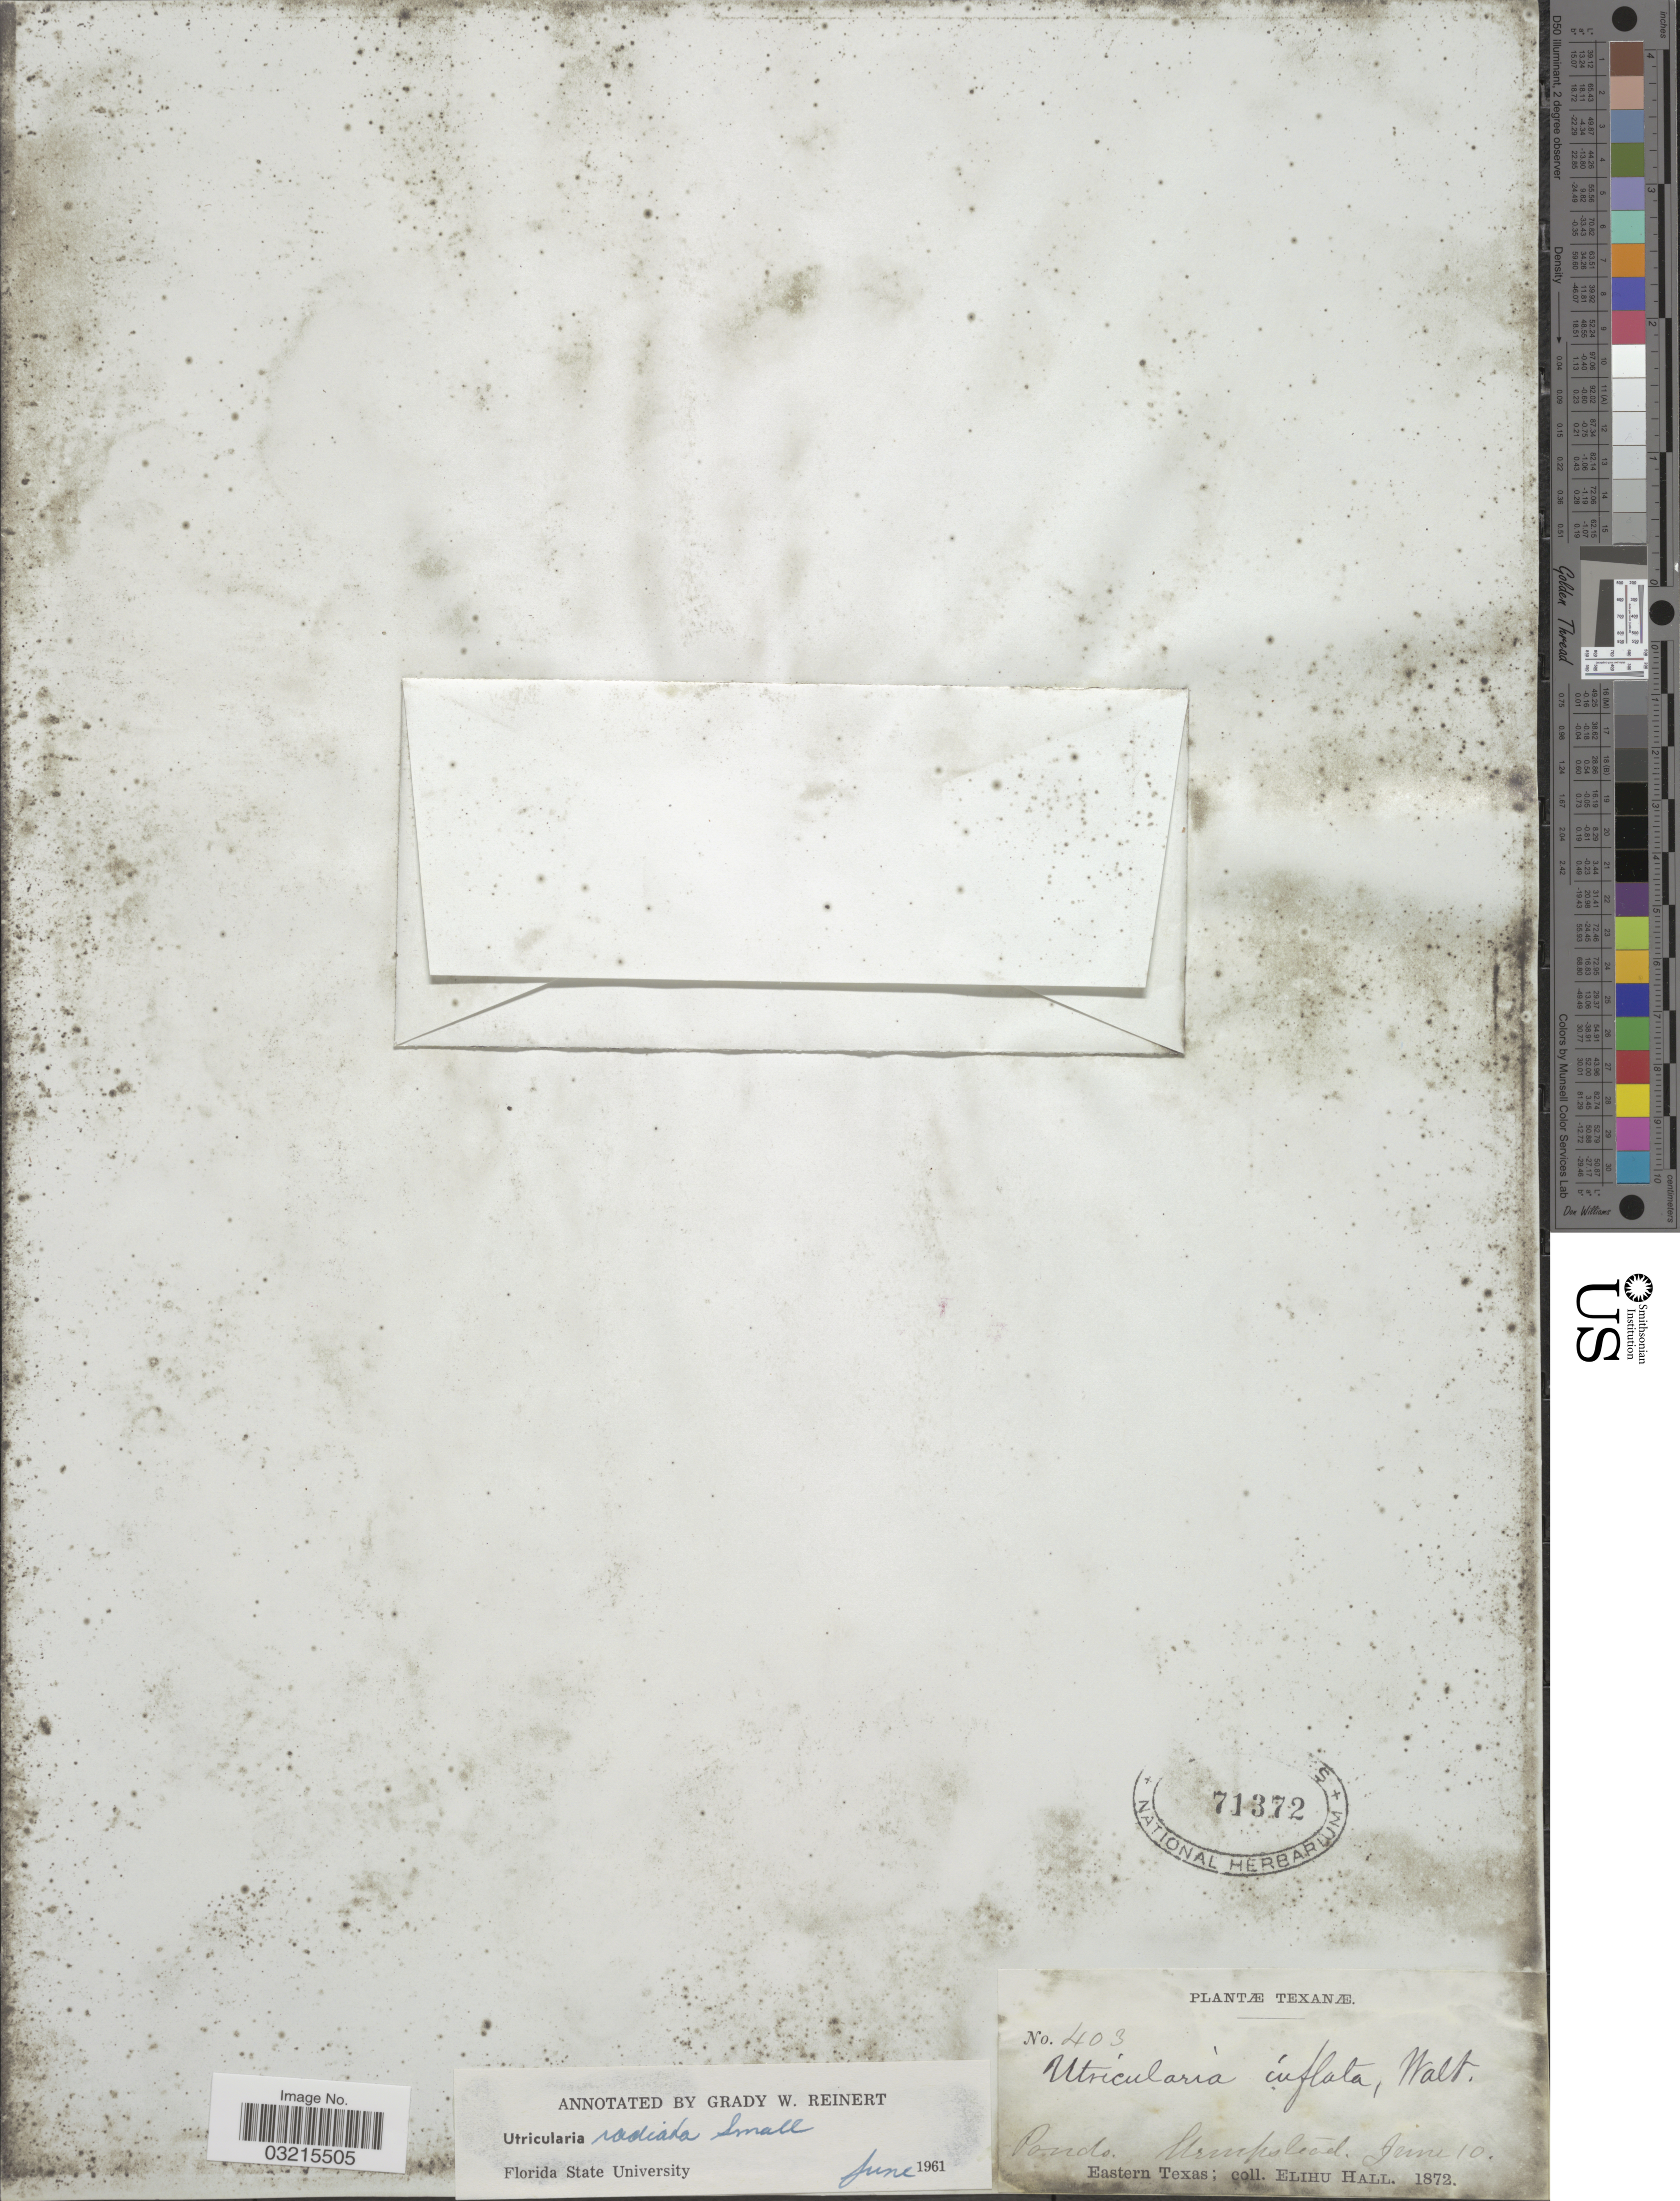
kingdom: Plantae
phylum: Tracheophyta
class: Magnoliopsida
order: Lamiales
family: Lentibulariaceae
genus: Utricularia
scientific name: Utricularia radiata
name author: Small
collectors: E. Hall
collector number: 403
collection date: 1872-06-10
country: United States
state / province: Texas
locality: Ponds. Hempstead. Eastern Texas.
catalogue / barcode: US 71372